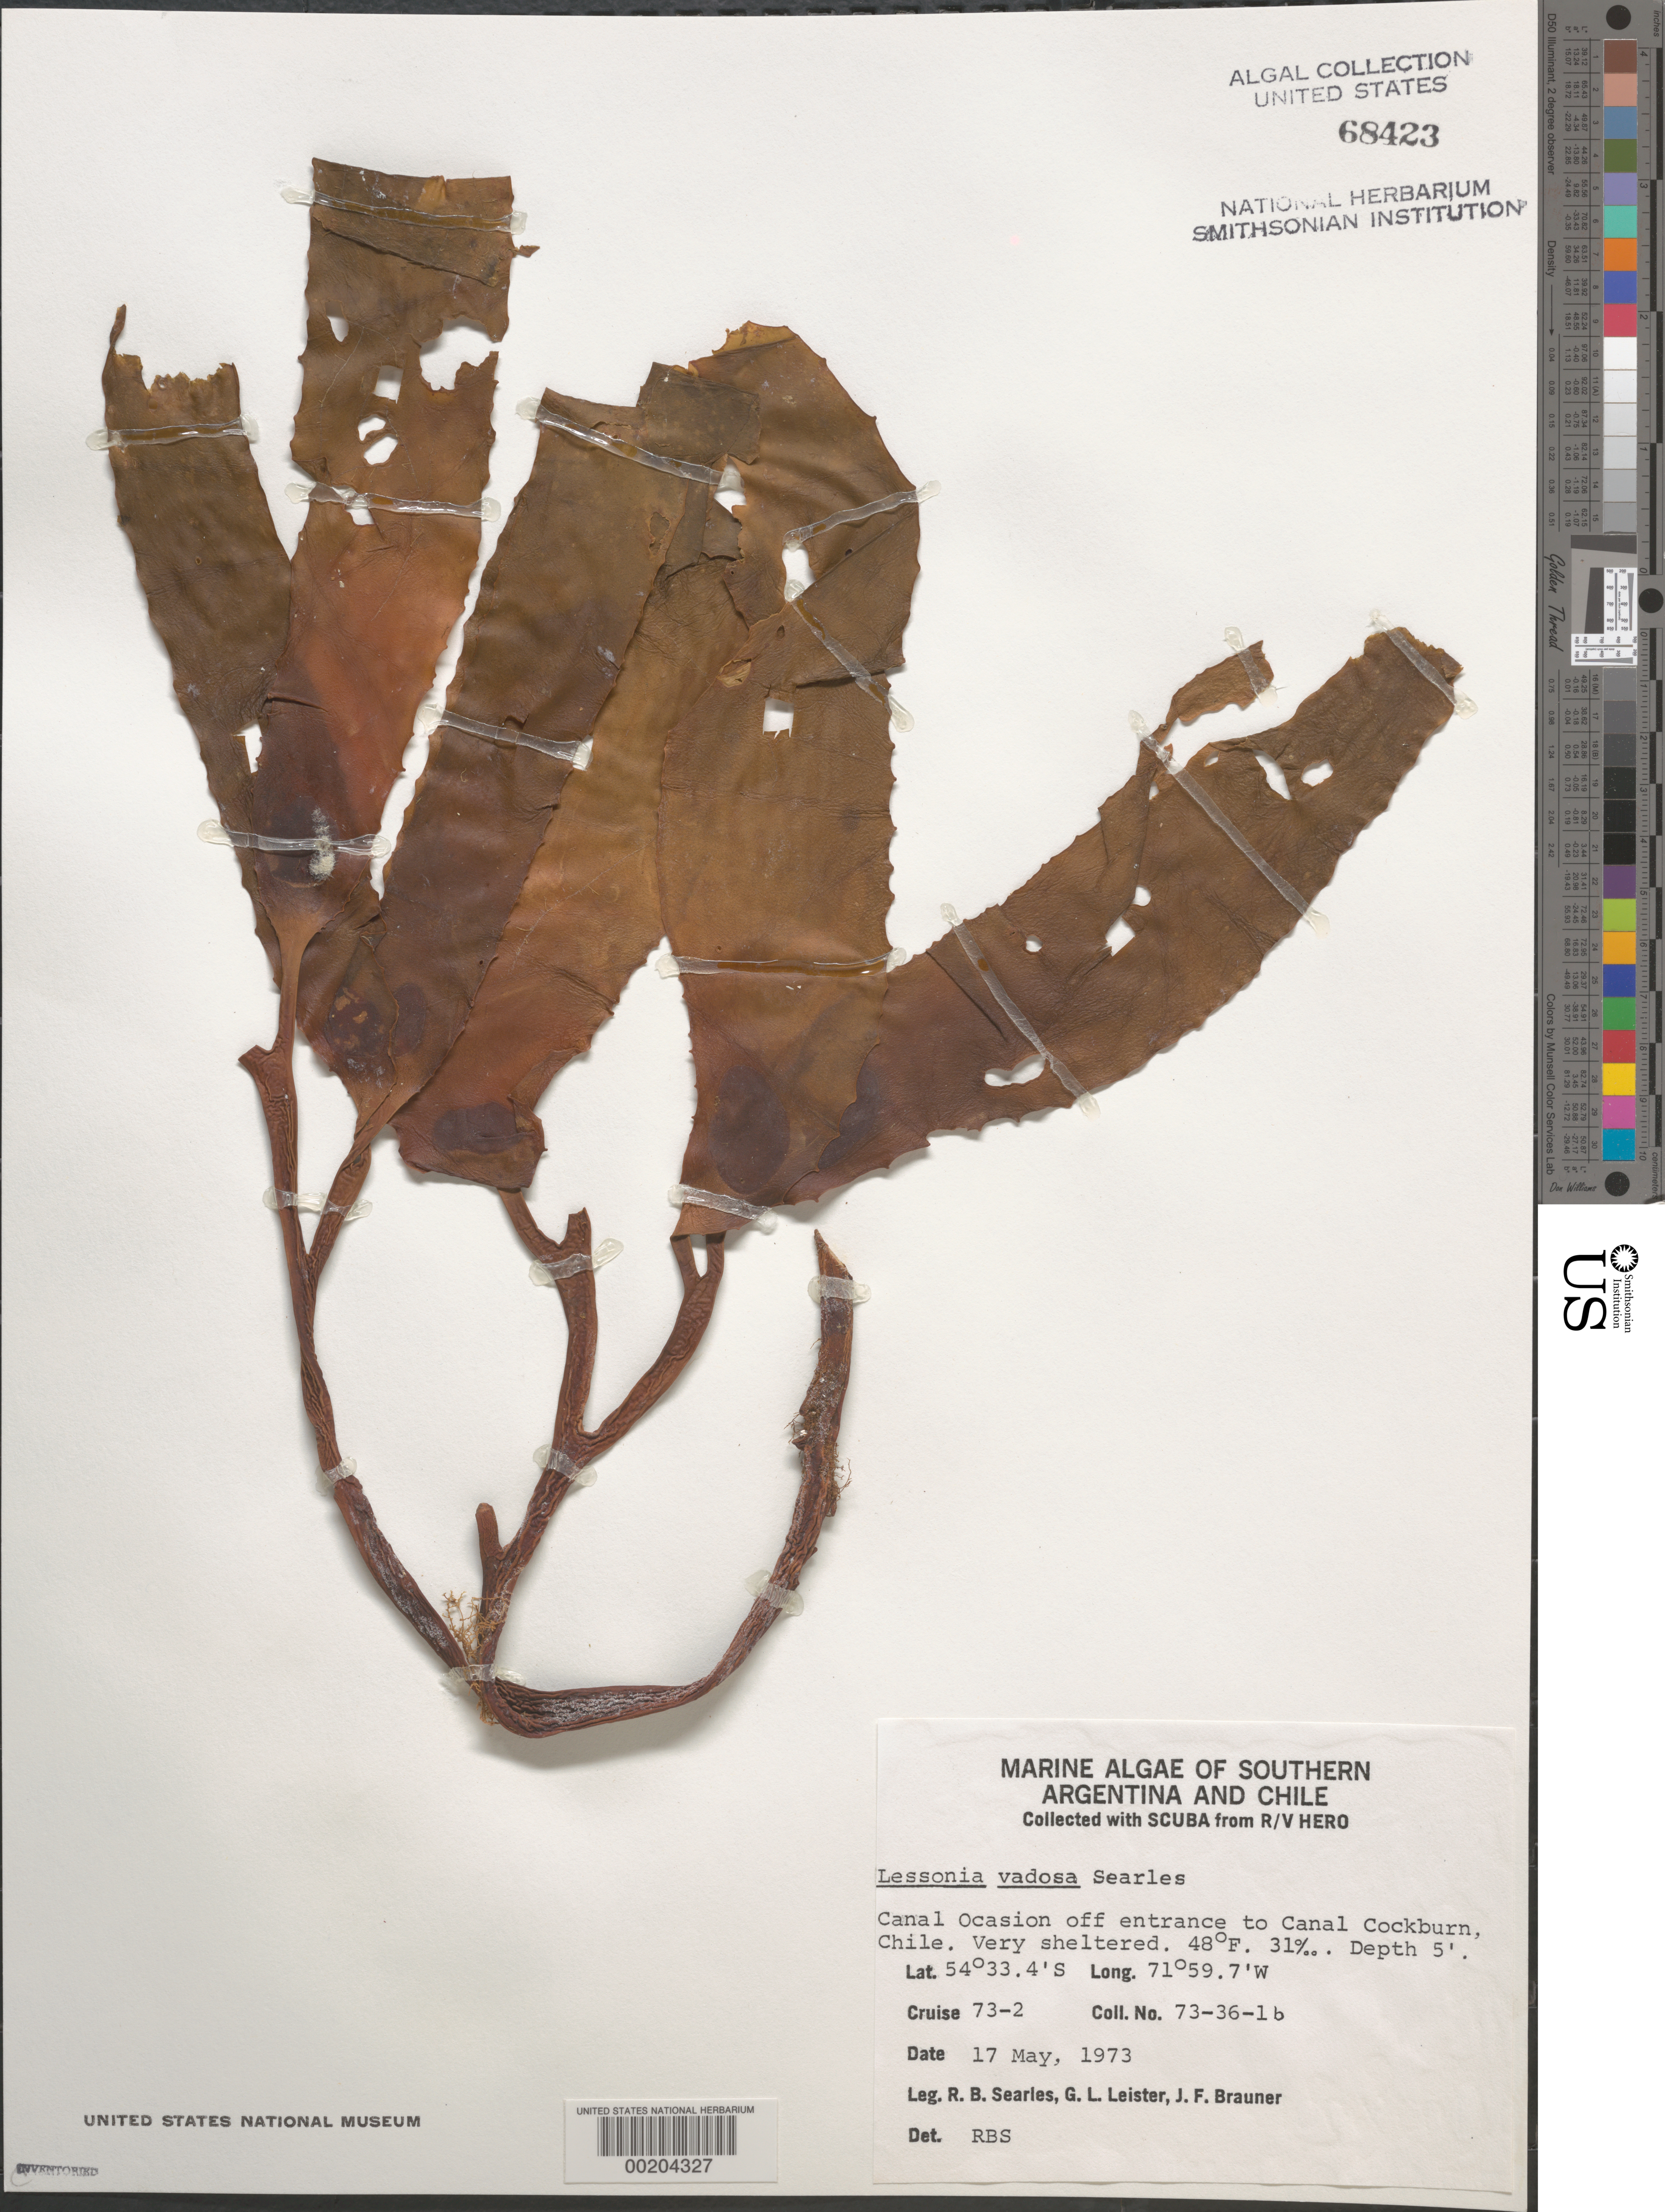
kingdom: Chromista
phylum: Ochrophyta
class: Phaeophyceae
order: Laminariales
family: Lessoniaceae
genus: Lessonia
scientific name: Lessonia flavicans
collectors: R. Searles, G. Leister & J. F. Brauner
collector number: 73-36-1b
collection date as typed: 17 May 1973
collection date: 1973-05-17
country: Chile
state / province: Magallanes y de la Antártica Chilena (XII)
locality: Canal ocasion, near canal cockburn entrance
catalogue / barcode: US 68423